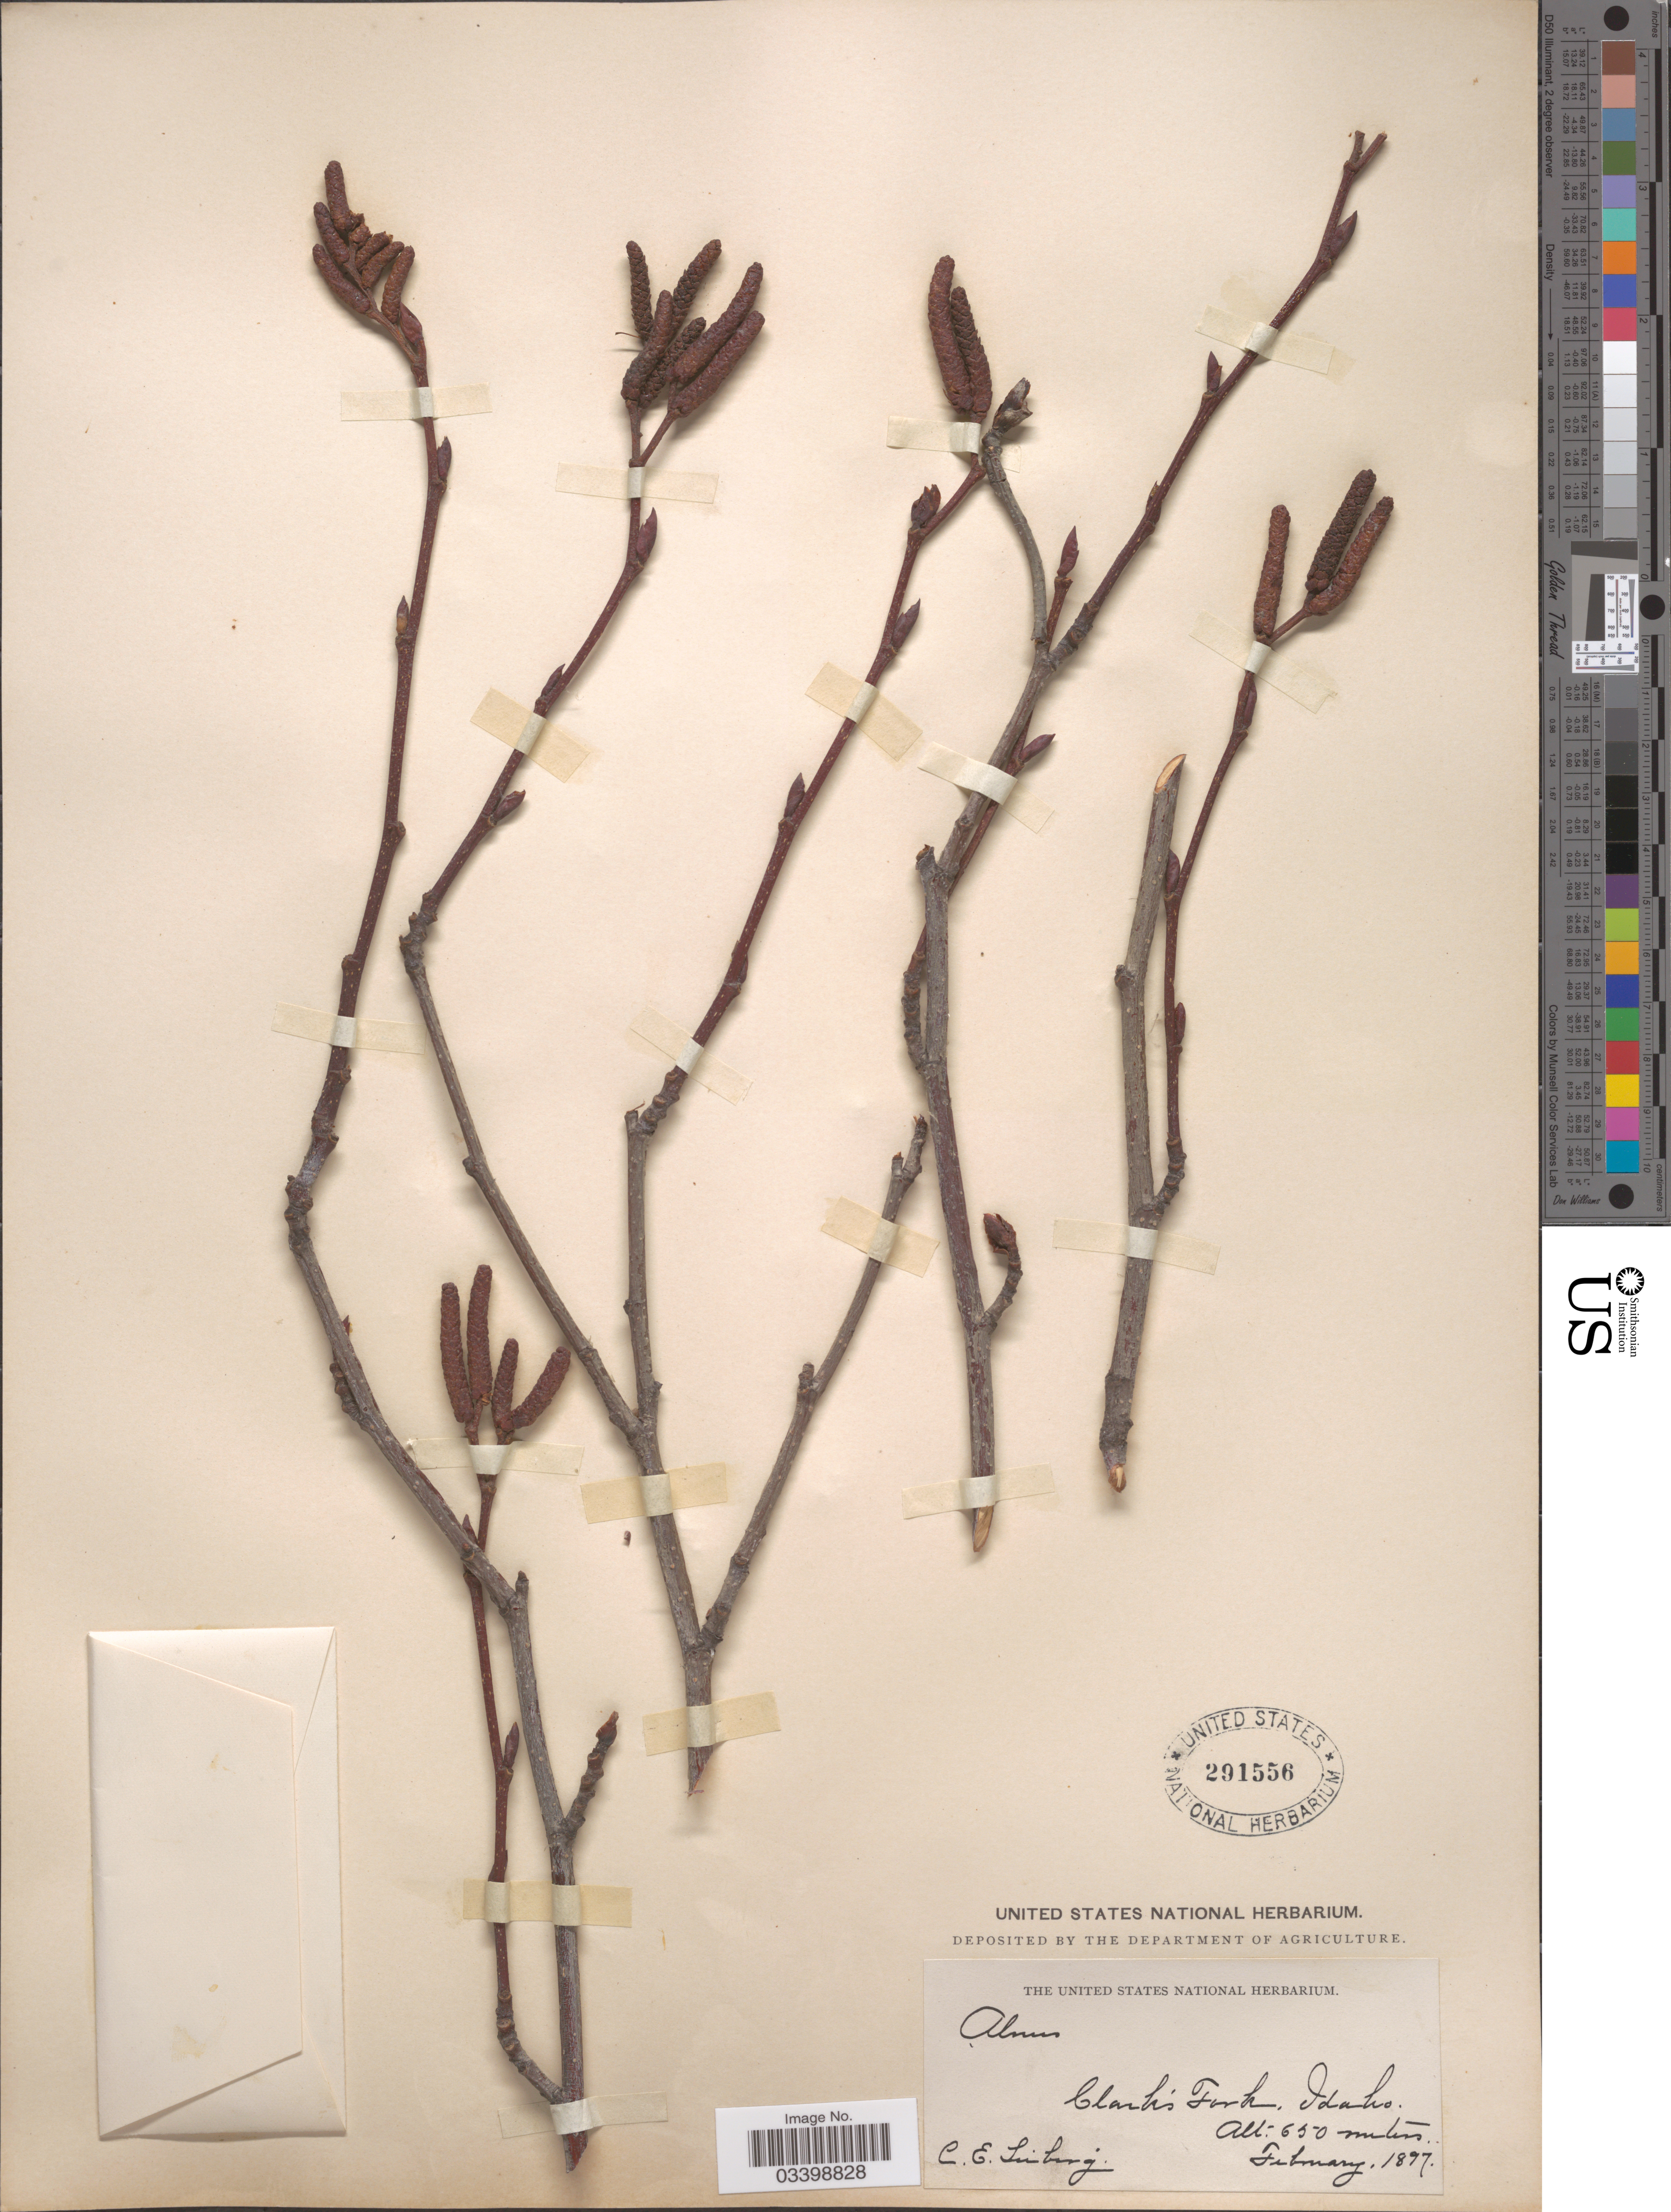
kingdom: Plantae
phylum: Tracheophyta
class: Magnoliopsida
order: Fagales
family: Betulaceae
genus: Alnus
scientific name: Alnus viridis subsp. sinuata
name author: Regel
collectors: C. Leiberg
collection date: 1897-02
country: United States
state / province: Idaho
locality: Clark's Fork.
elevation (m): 650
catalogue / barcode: US 291556